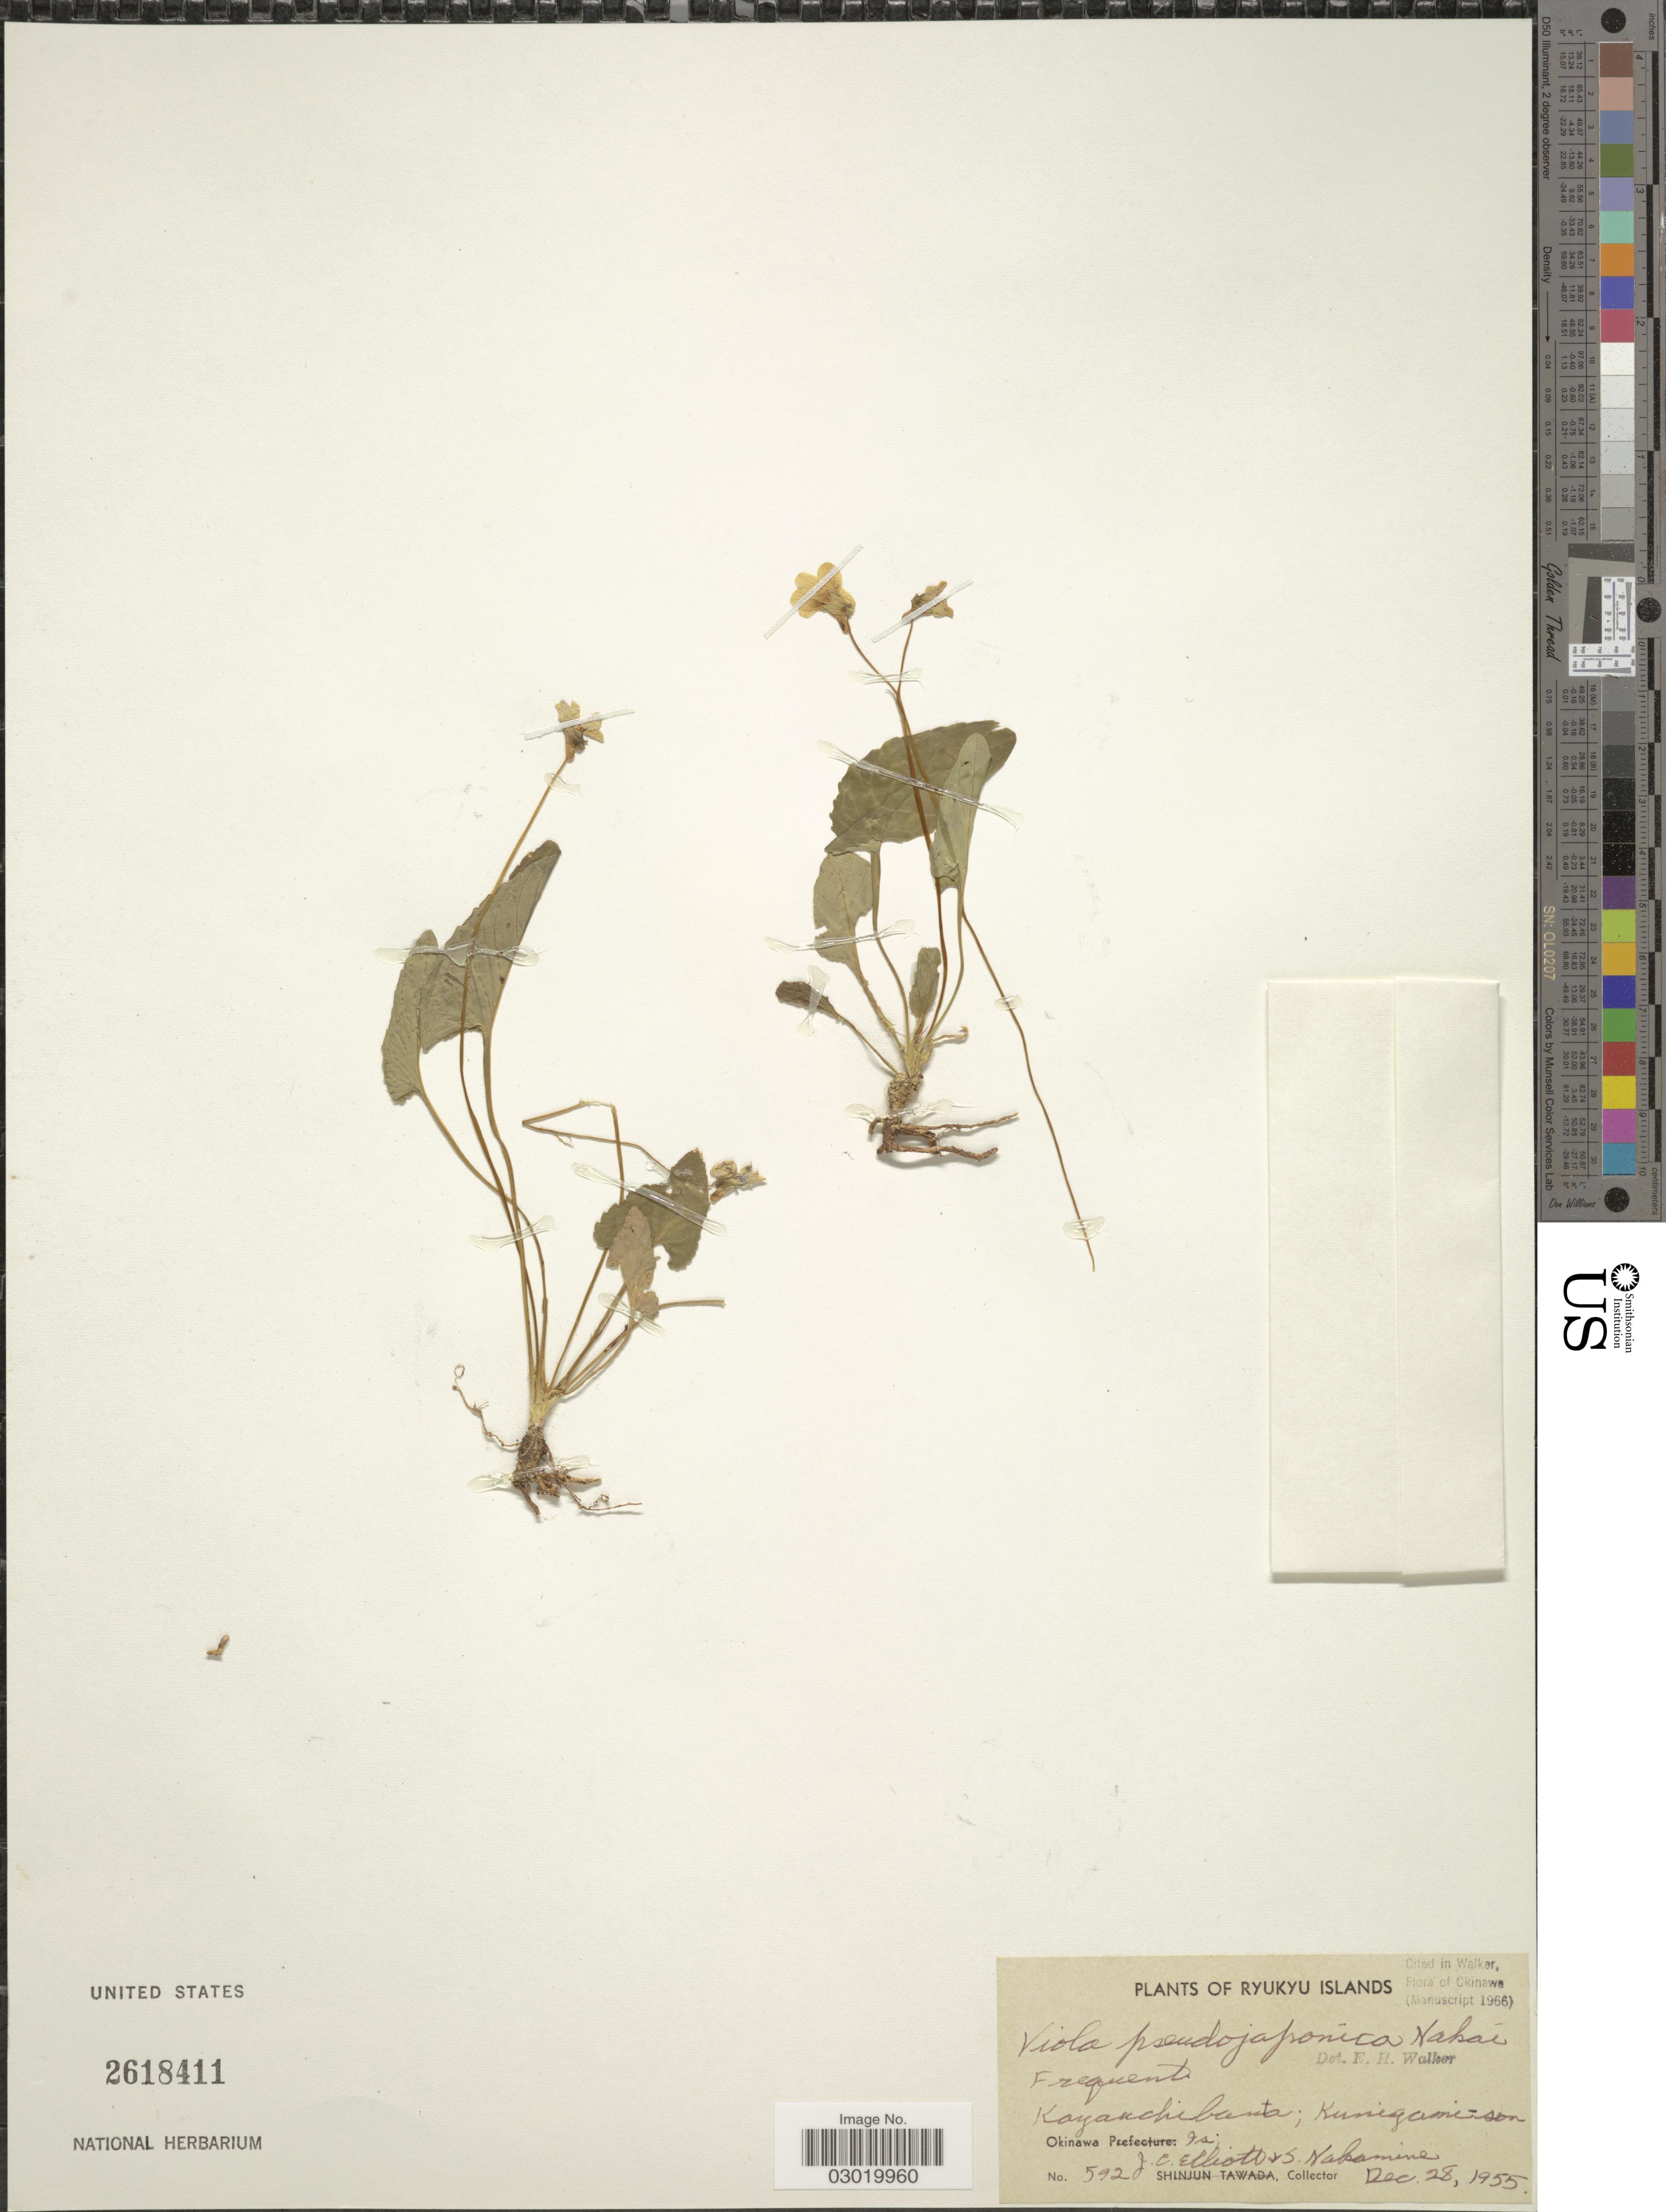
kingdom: Plantae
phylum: Tracheophyta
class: Magnoliopsida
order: Malpighiales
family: Violaceae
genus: Viola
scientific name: Viola pseudojaponica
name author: Nakai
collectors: J. Elliot & S. Nakamine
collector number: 592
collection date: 1955-12-28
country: Japan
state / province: Okinawa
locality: Ryukyu Islands. Frequent. Kayanchibanta; Kunigami-son. Okinawa Is.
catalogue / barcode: US 2618411